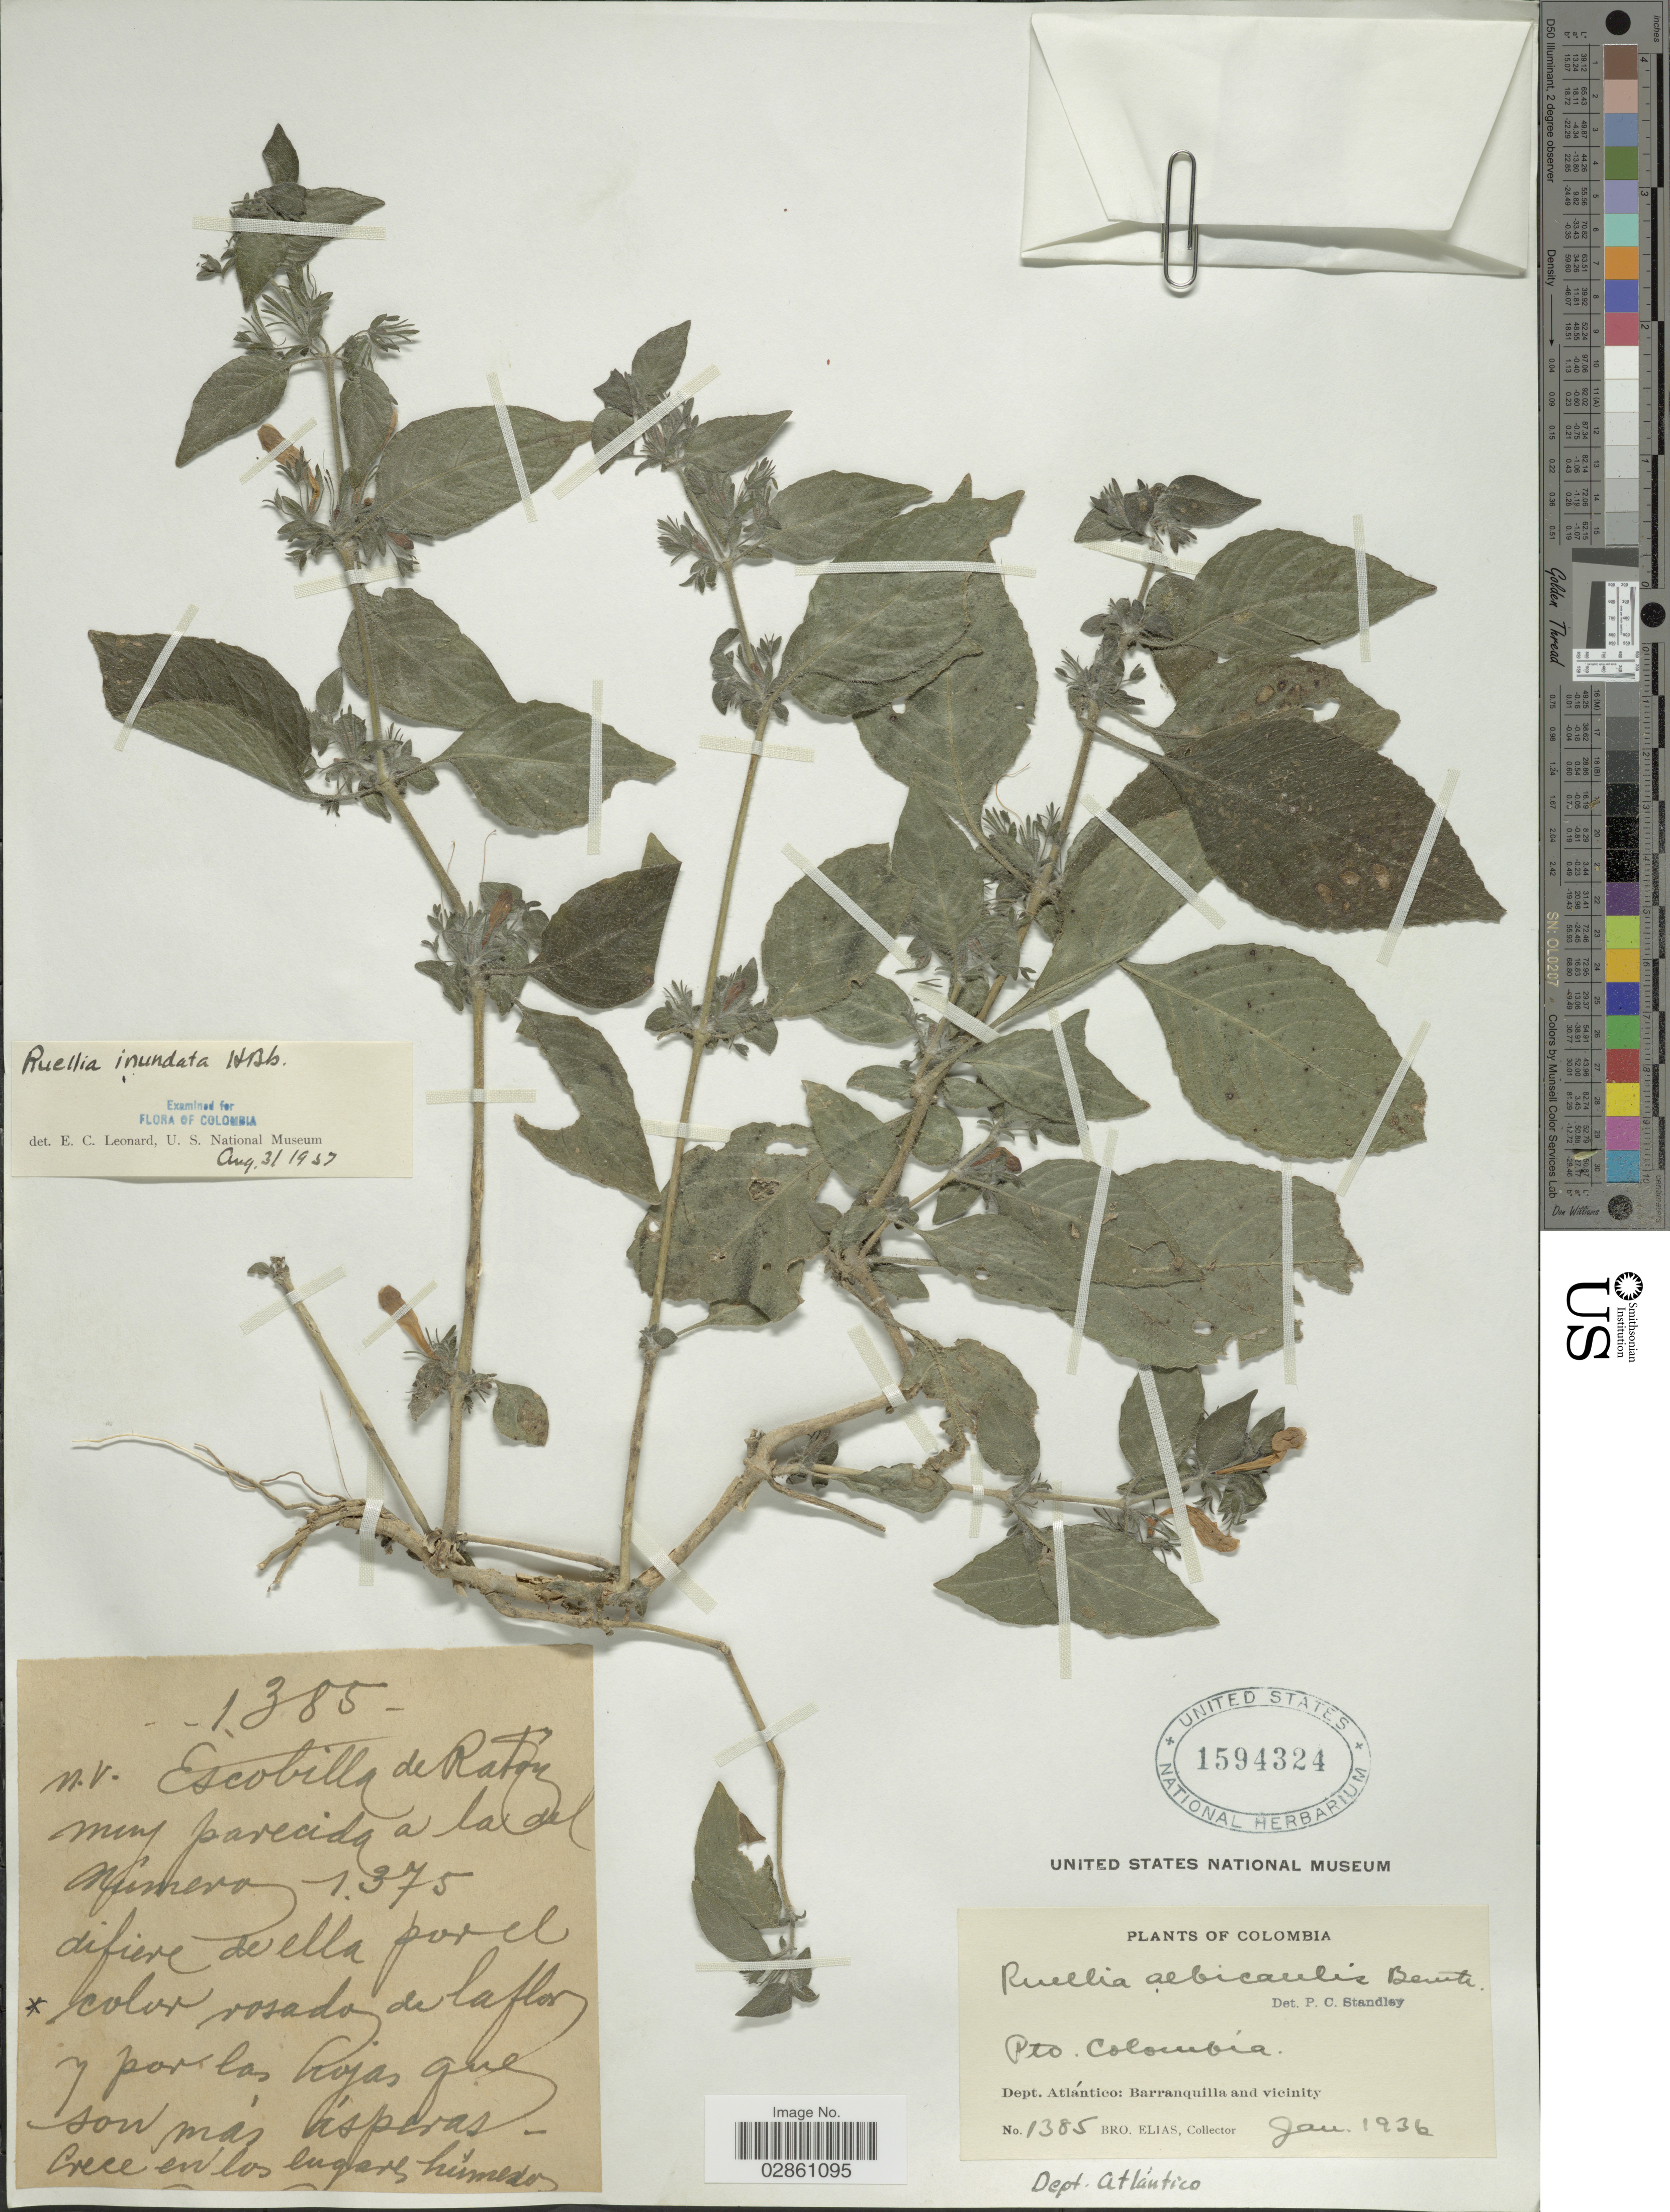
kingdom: Plantae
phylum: Tracheophyta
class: Magnoliopsida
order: Lamiales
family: Acanthaceae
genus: Ruellia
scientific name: Ruellia inundata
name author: Kunth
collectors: A. Dugand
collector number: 1385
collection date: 1936-01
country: Colombia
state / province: Atlántico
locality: Dept. Atlántico. Barranquilla and vicinity.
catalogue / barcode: US 1594324